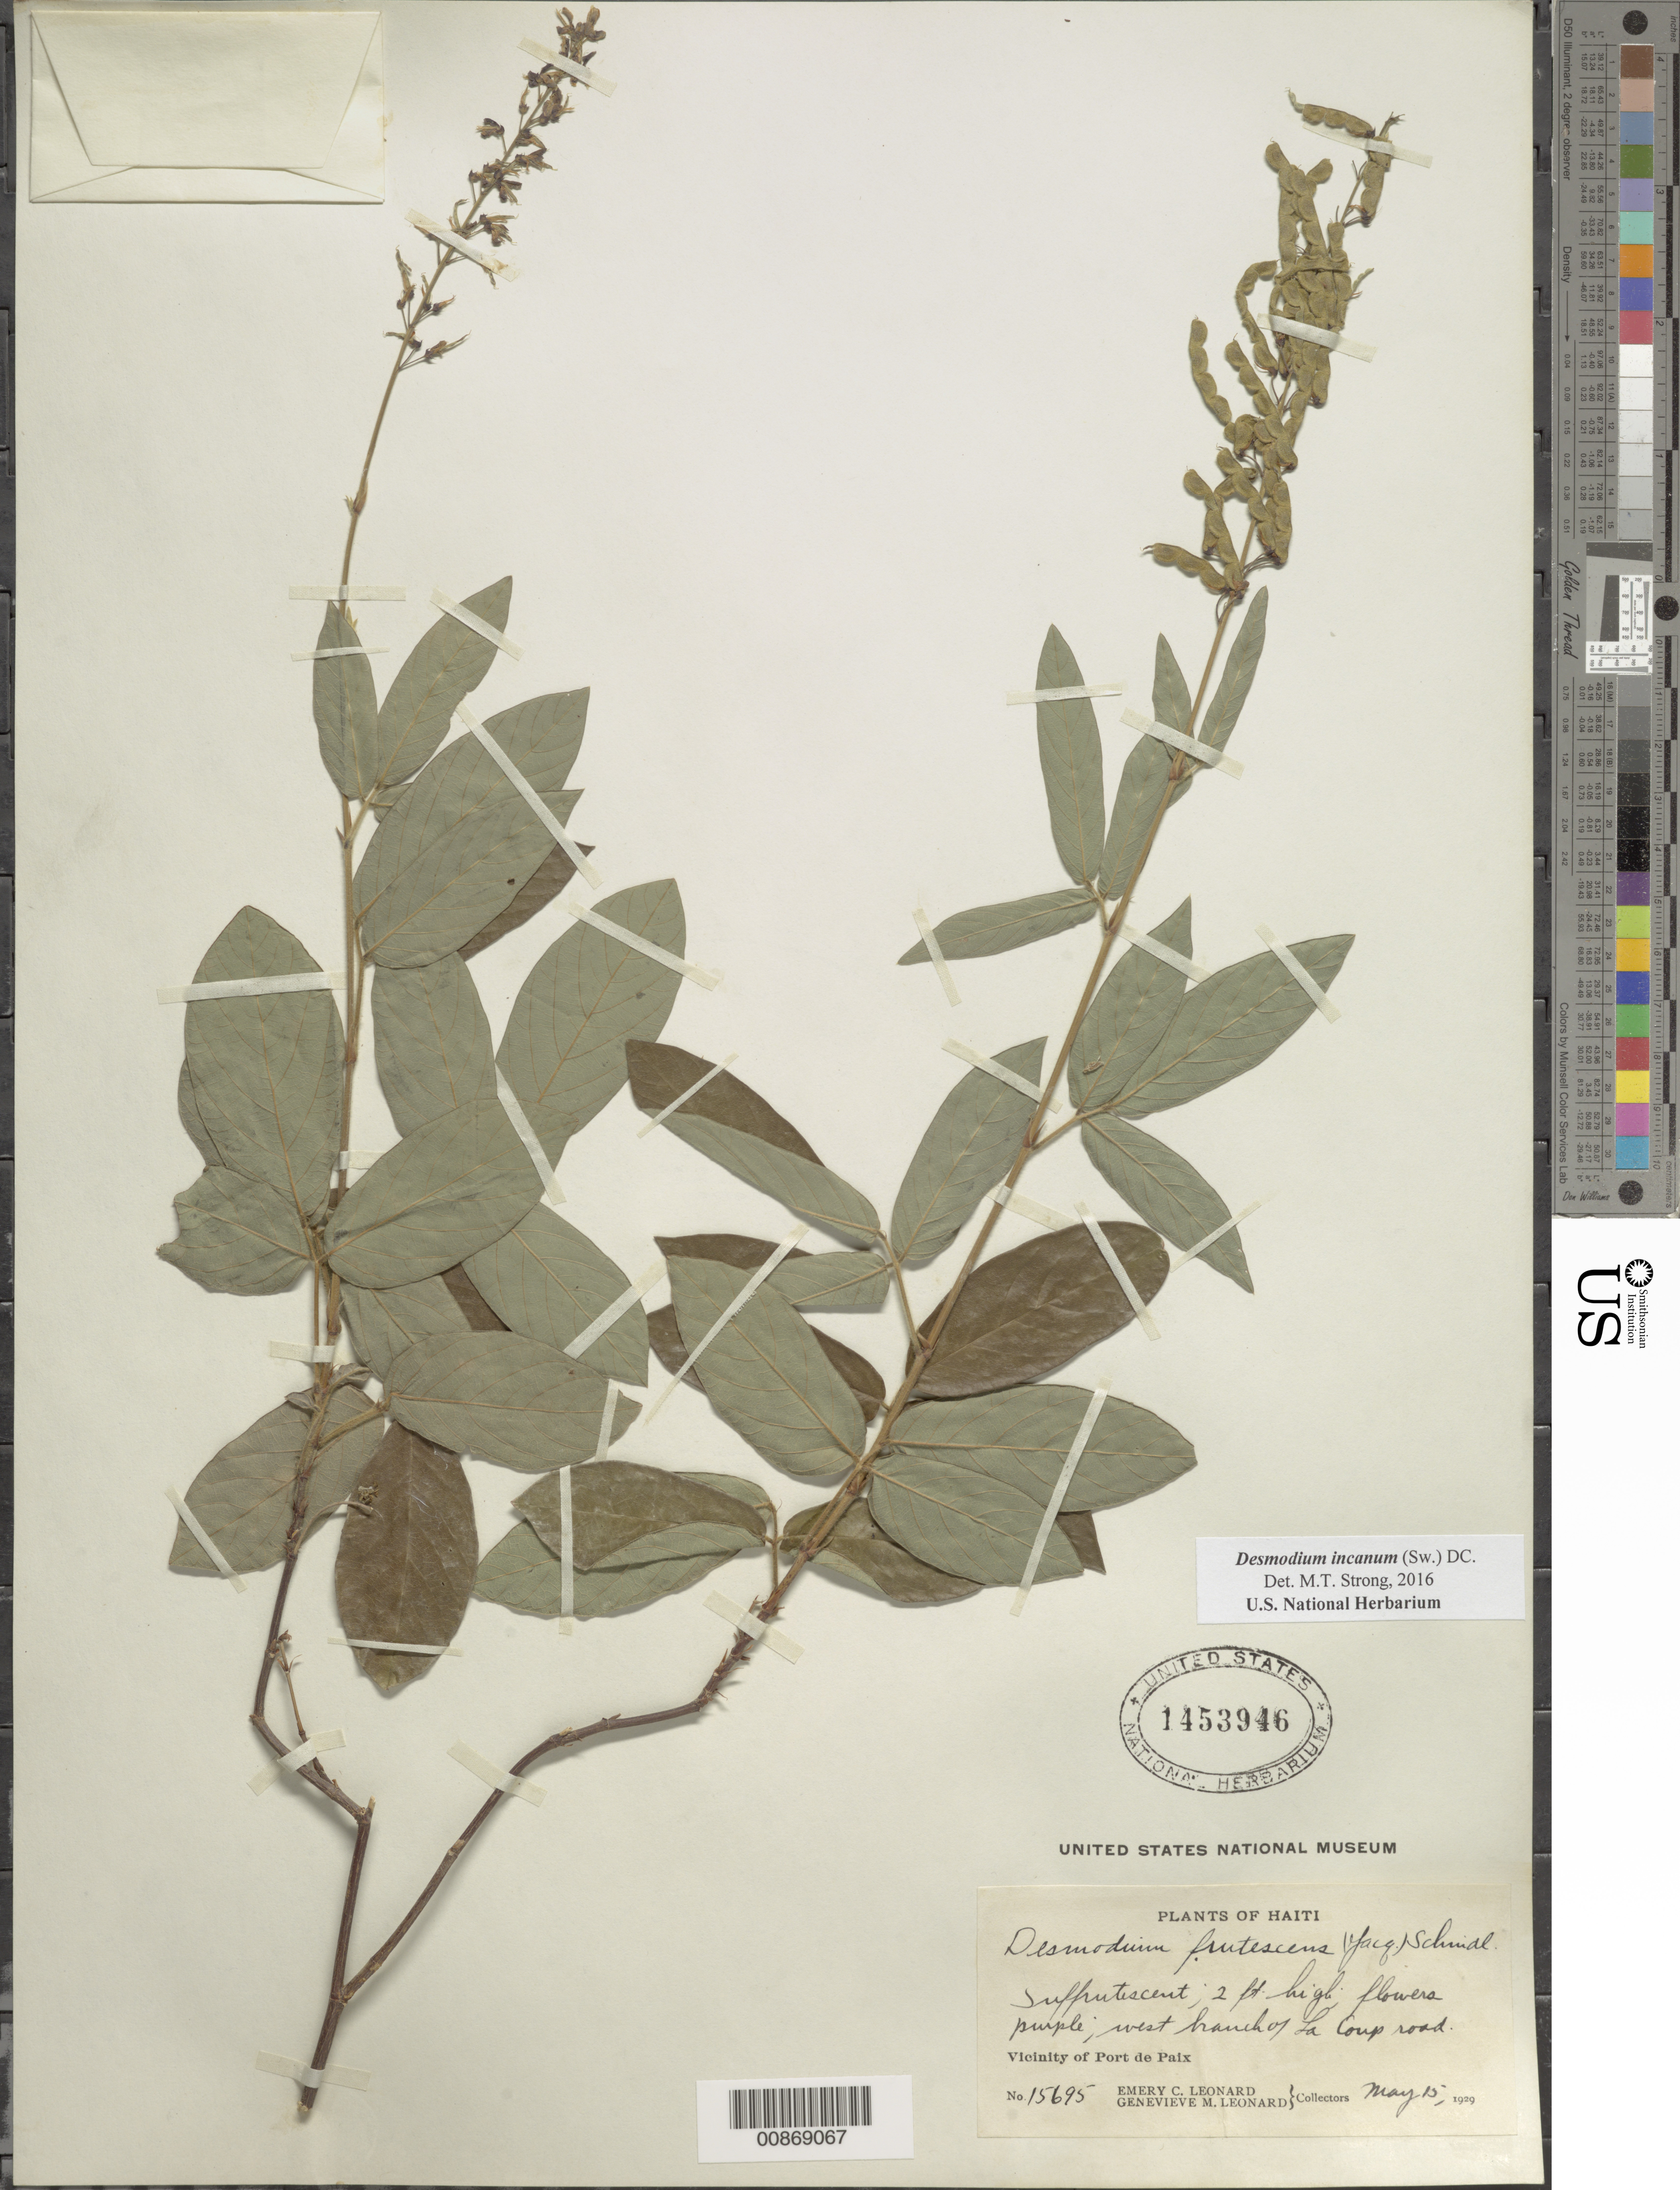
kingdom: Plantae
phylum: Tracheophyta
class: Magnoliopsida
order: Fabales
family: Fabaceae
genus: Desmodium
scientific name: Desmodium incanum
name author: (Sw.) DC.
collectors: E. C. Leonard & G. M. Leonard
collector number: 15695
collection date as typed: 15 May 1929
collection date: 1929-05-15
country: Haiti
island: Hispaniola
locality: Vicinity of Port-de-Paix. West branch of La Coup road.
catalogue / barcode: US 1453946